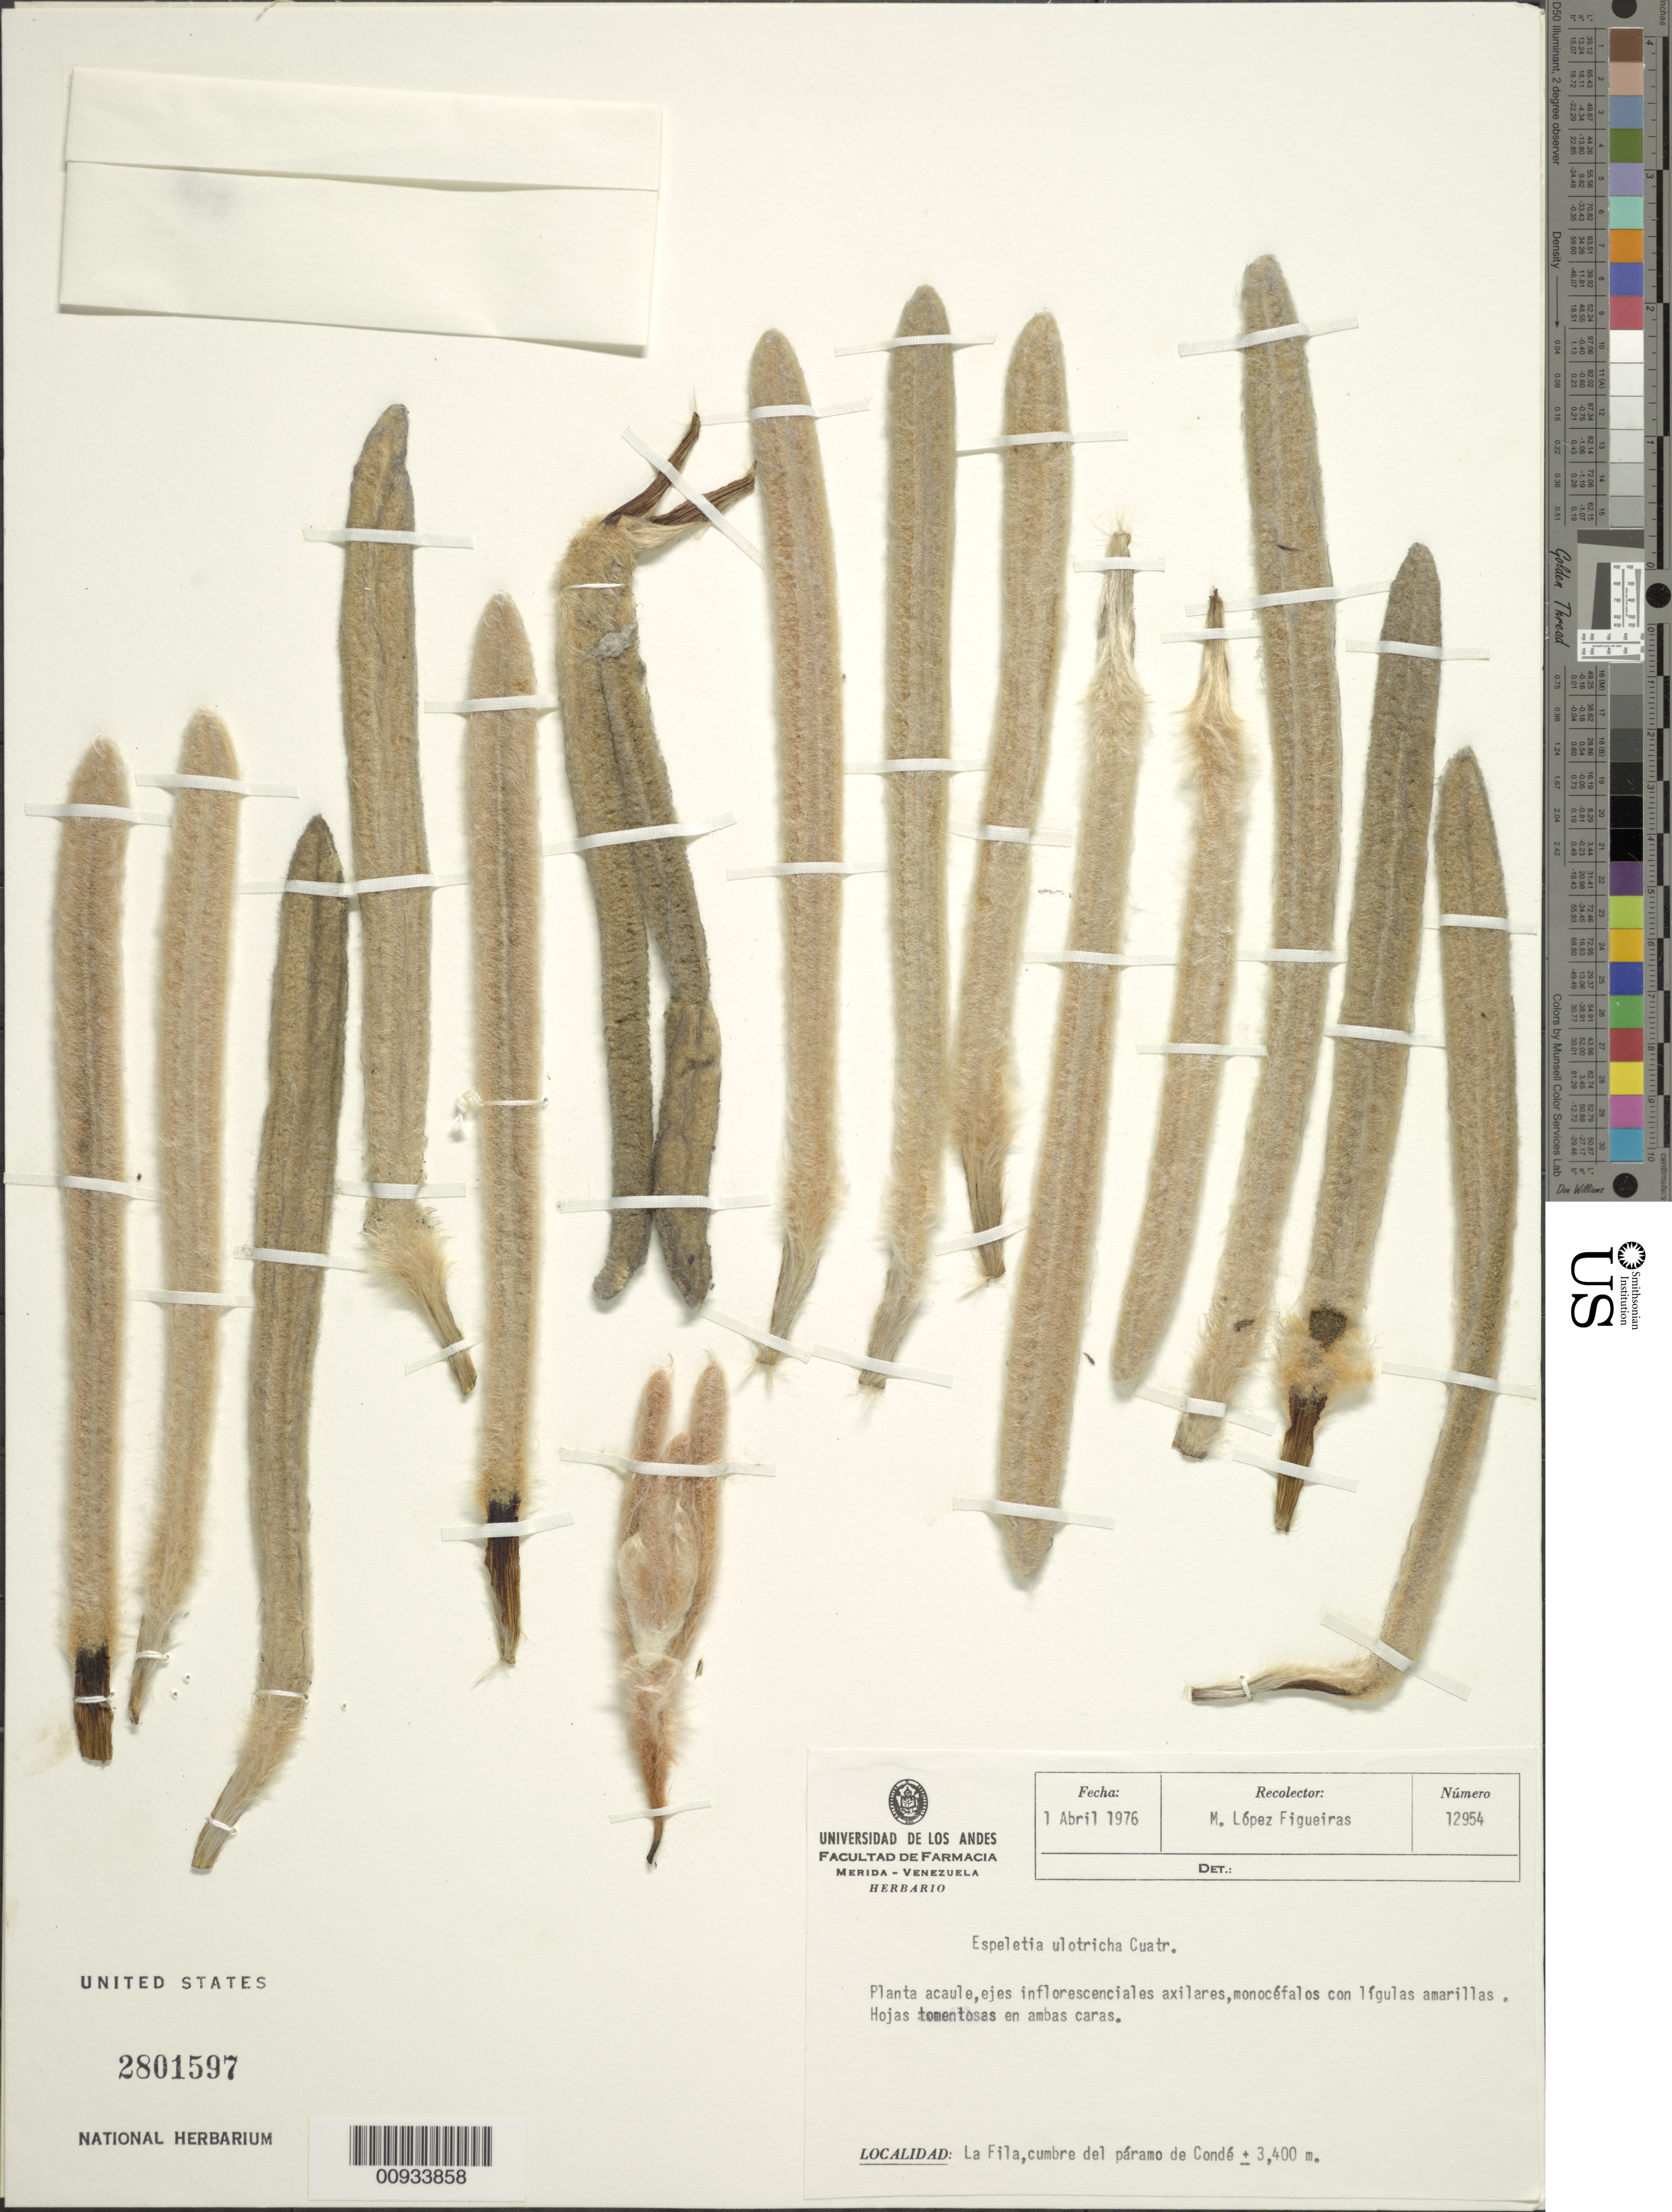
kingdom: Plantae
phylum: Tracheophyta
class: Magnoliopsida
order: Asterales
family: Asteraceae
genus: Espeletia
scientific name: Espeletia ulotricha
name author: Cuatrec.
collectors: M. López Figueiras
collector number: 12954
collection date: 1976-04-01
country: Venezuela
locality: La Fila, cumbre del paramo de Conde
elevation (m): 3400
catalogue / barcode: US 2801597